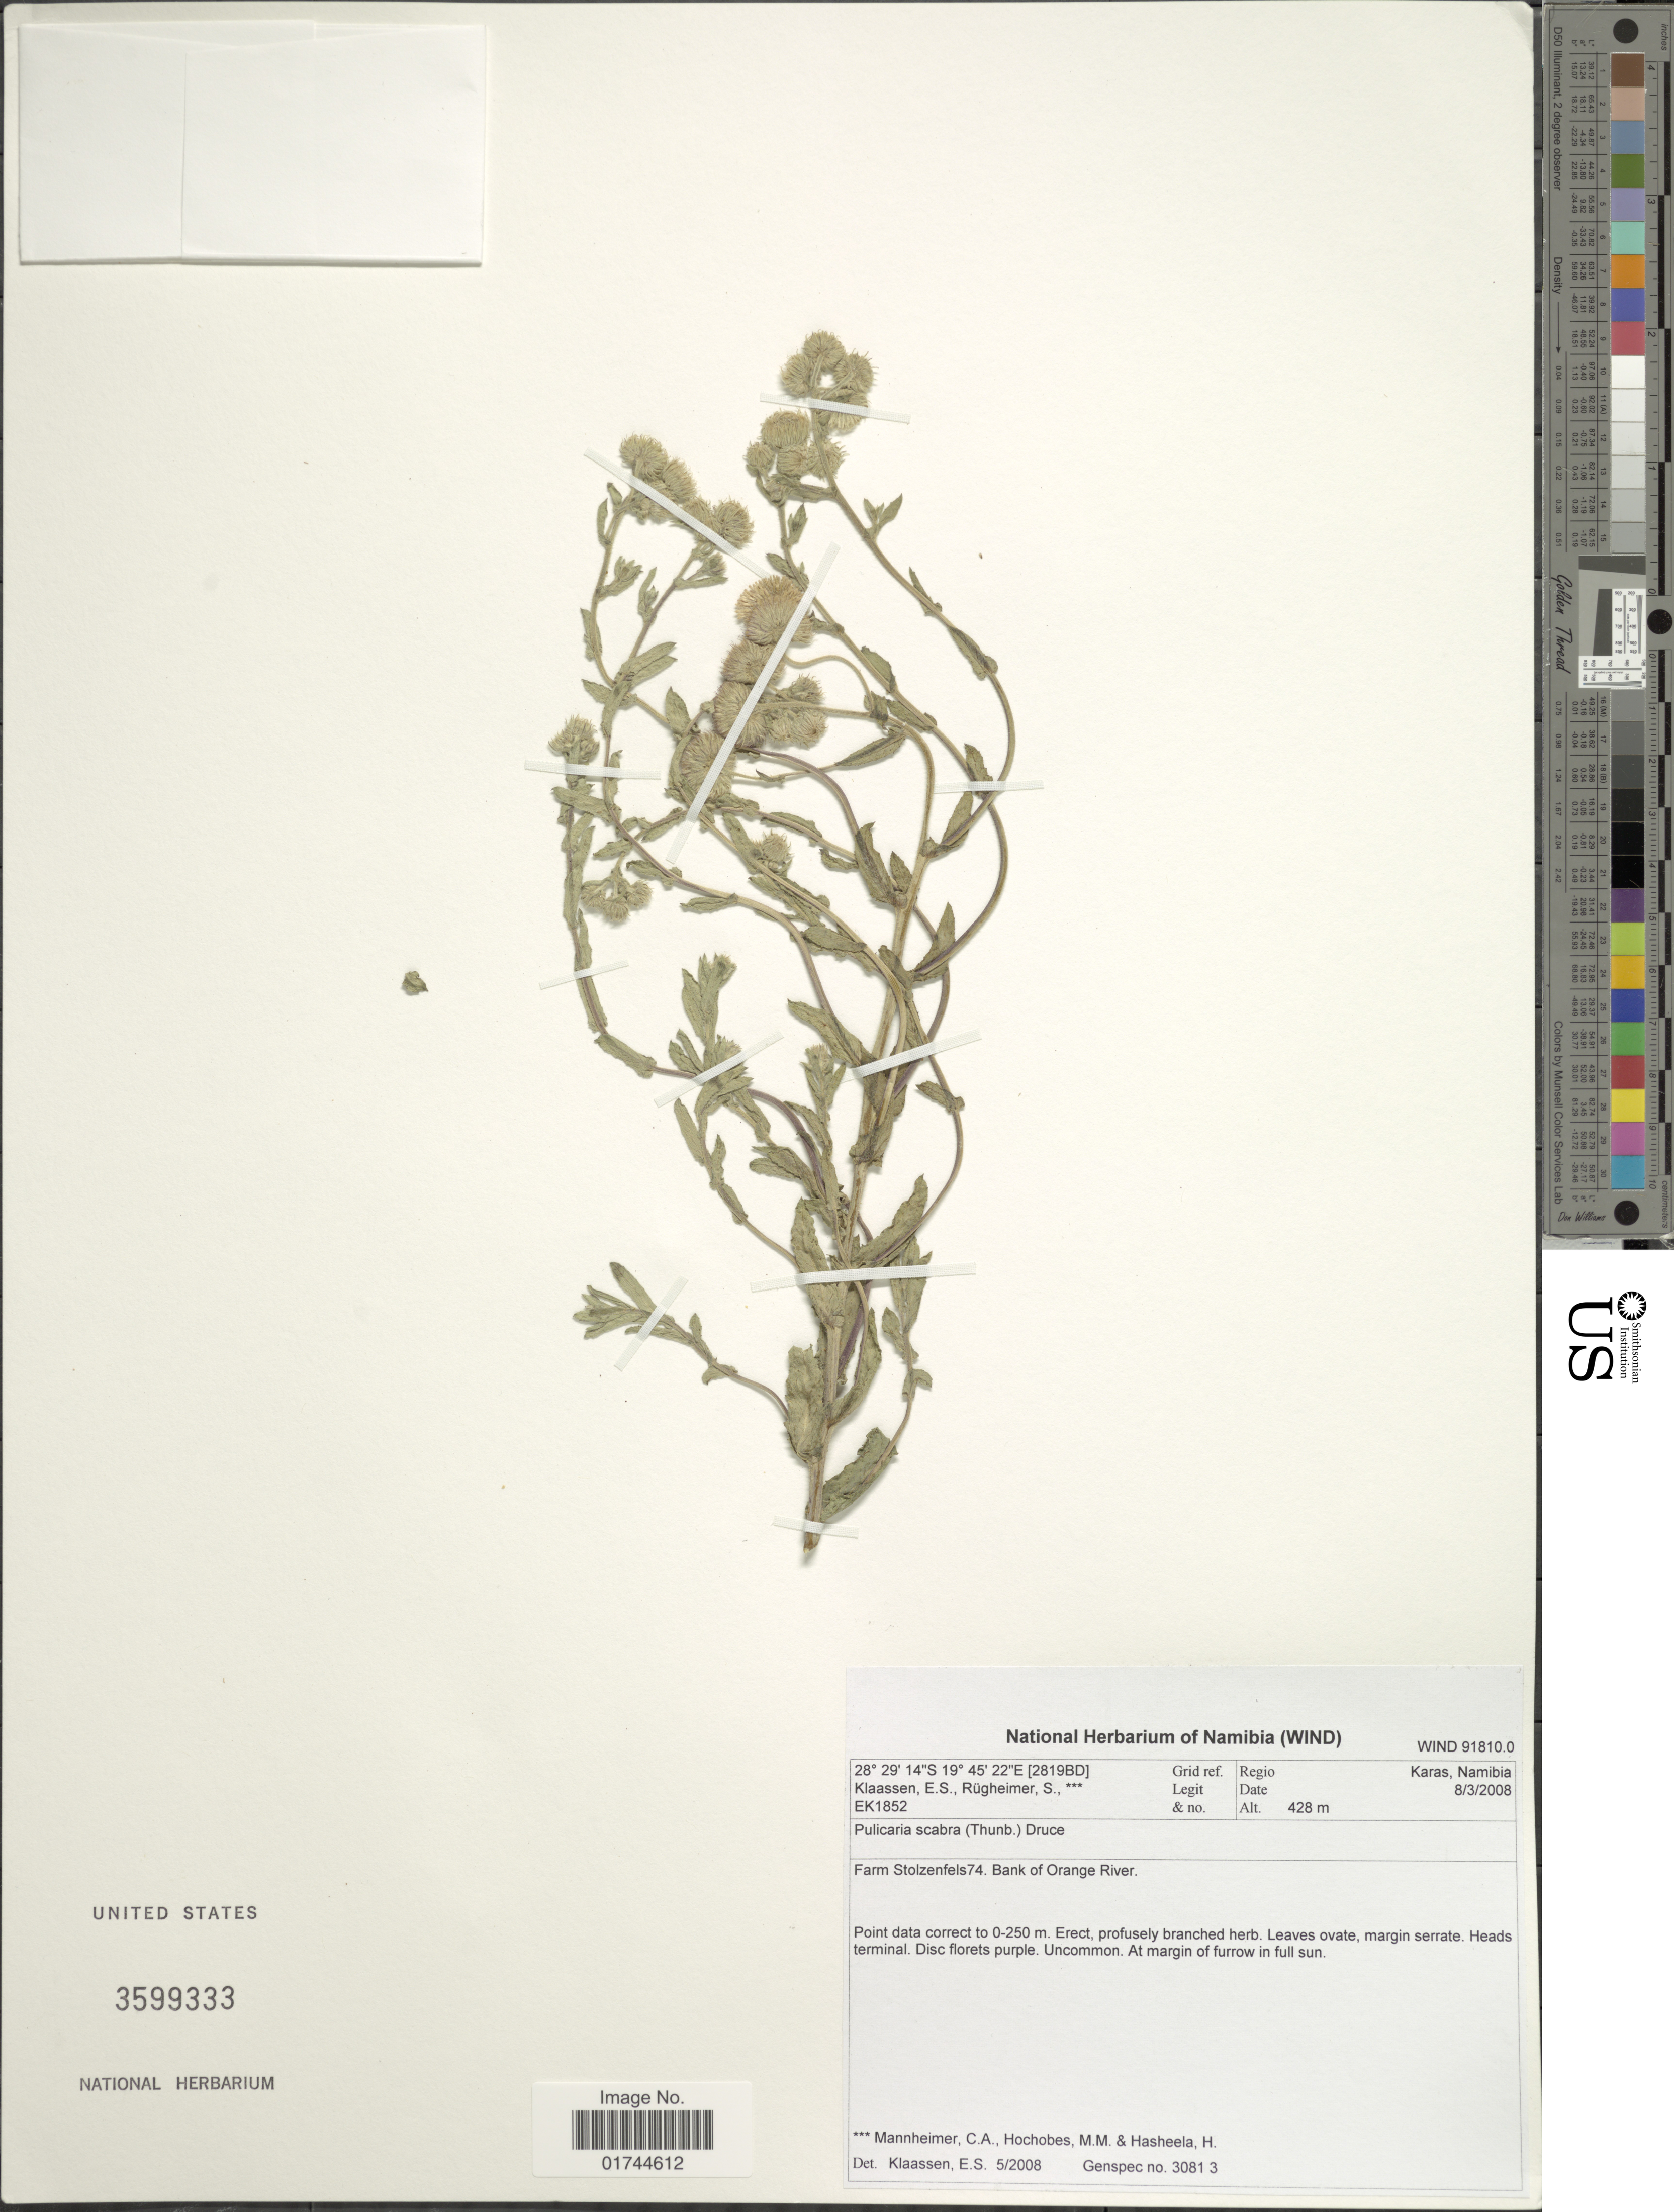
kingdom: Plantae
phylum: Tracheophyta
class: Magnoliopsida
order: Asterales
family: Asteraceae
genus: Pulicaria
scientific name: Pulicaria scabra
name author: (Thunb.) Druce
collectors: E. S. Klaassen, S. Rugheimer, C. A. Mannheimer, M. Hochobes & H. Hasheela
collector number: EK1852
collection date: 2008-03-08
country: Namibia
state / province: Karas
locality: Farm Stolzenfels 74, Bank of Orang River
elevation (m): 428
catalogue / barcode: US 3599333